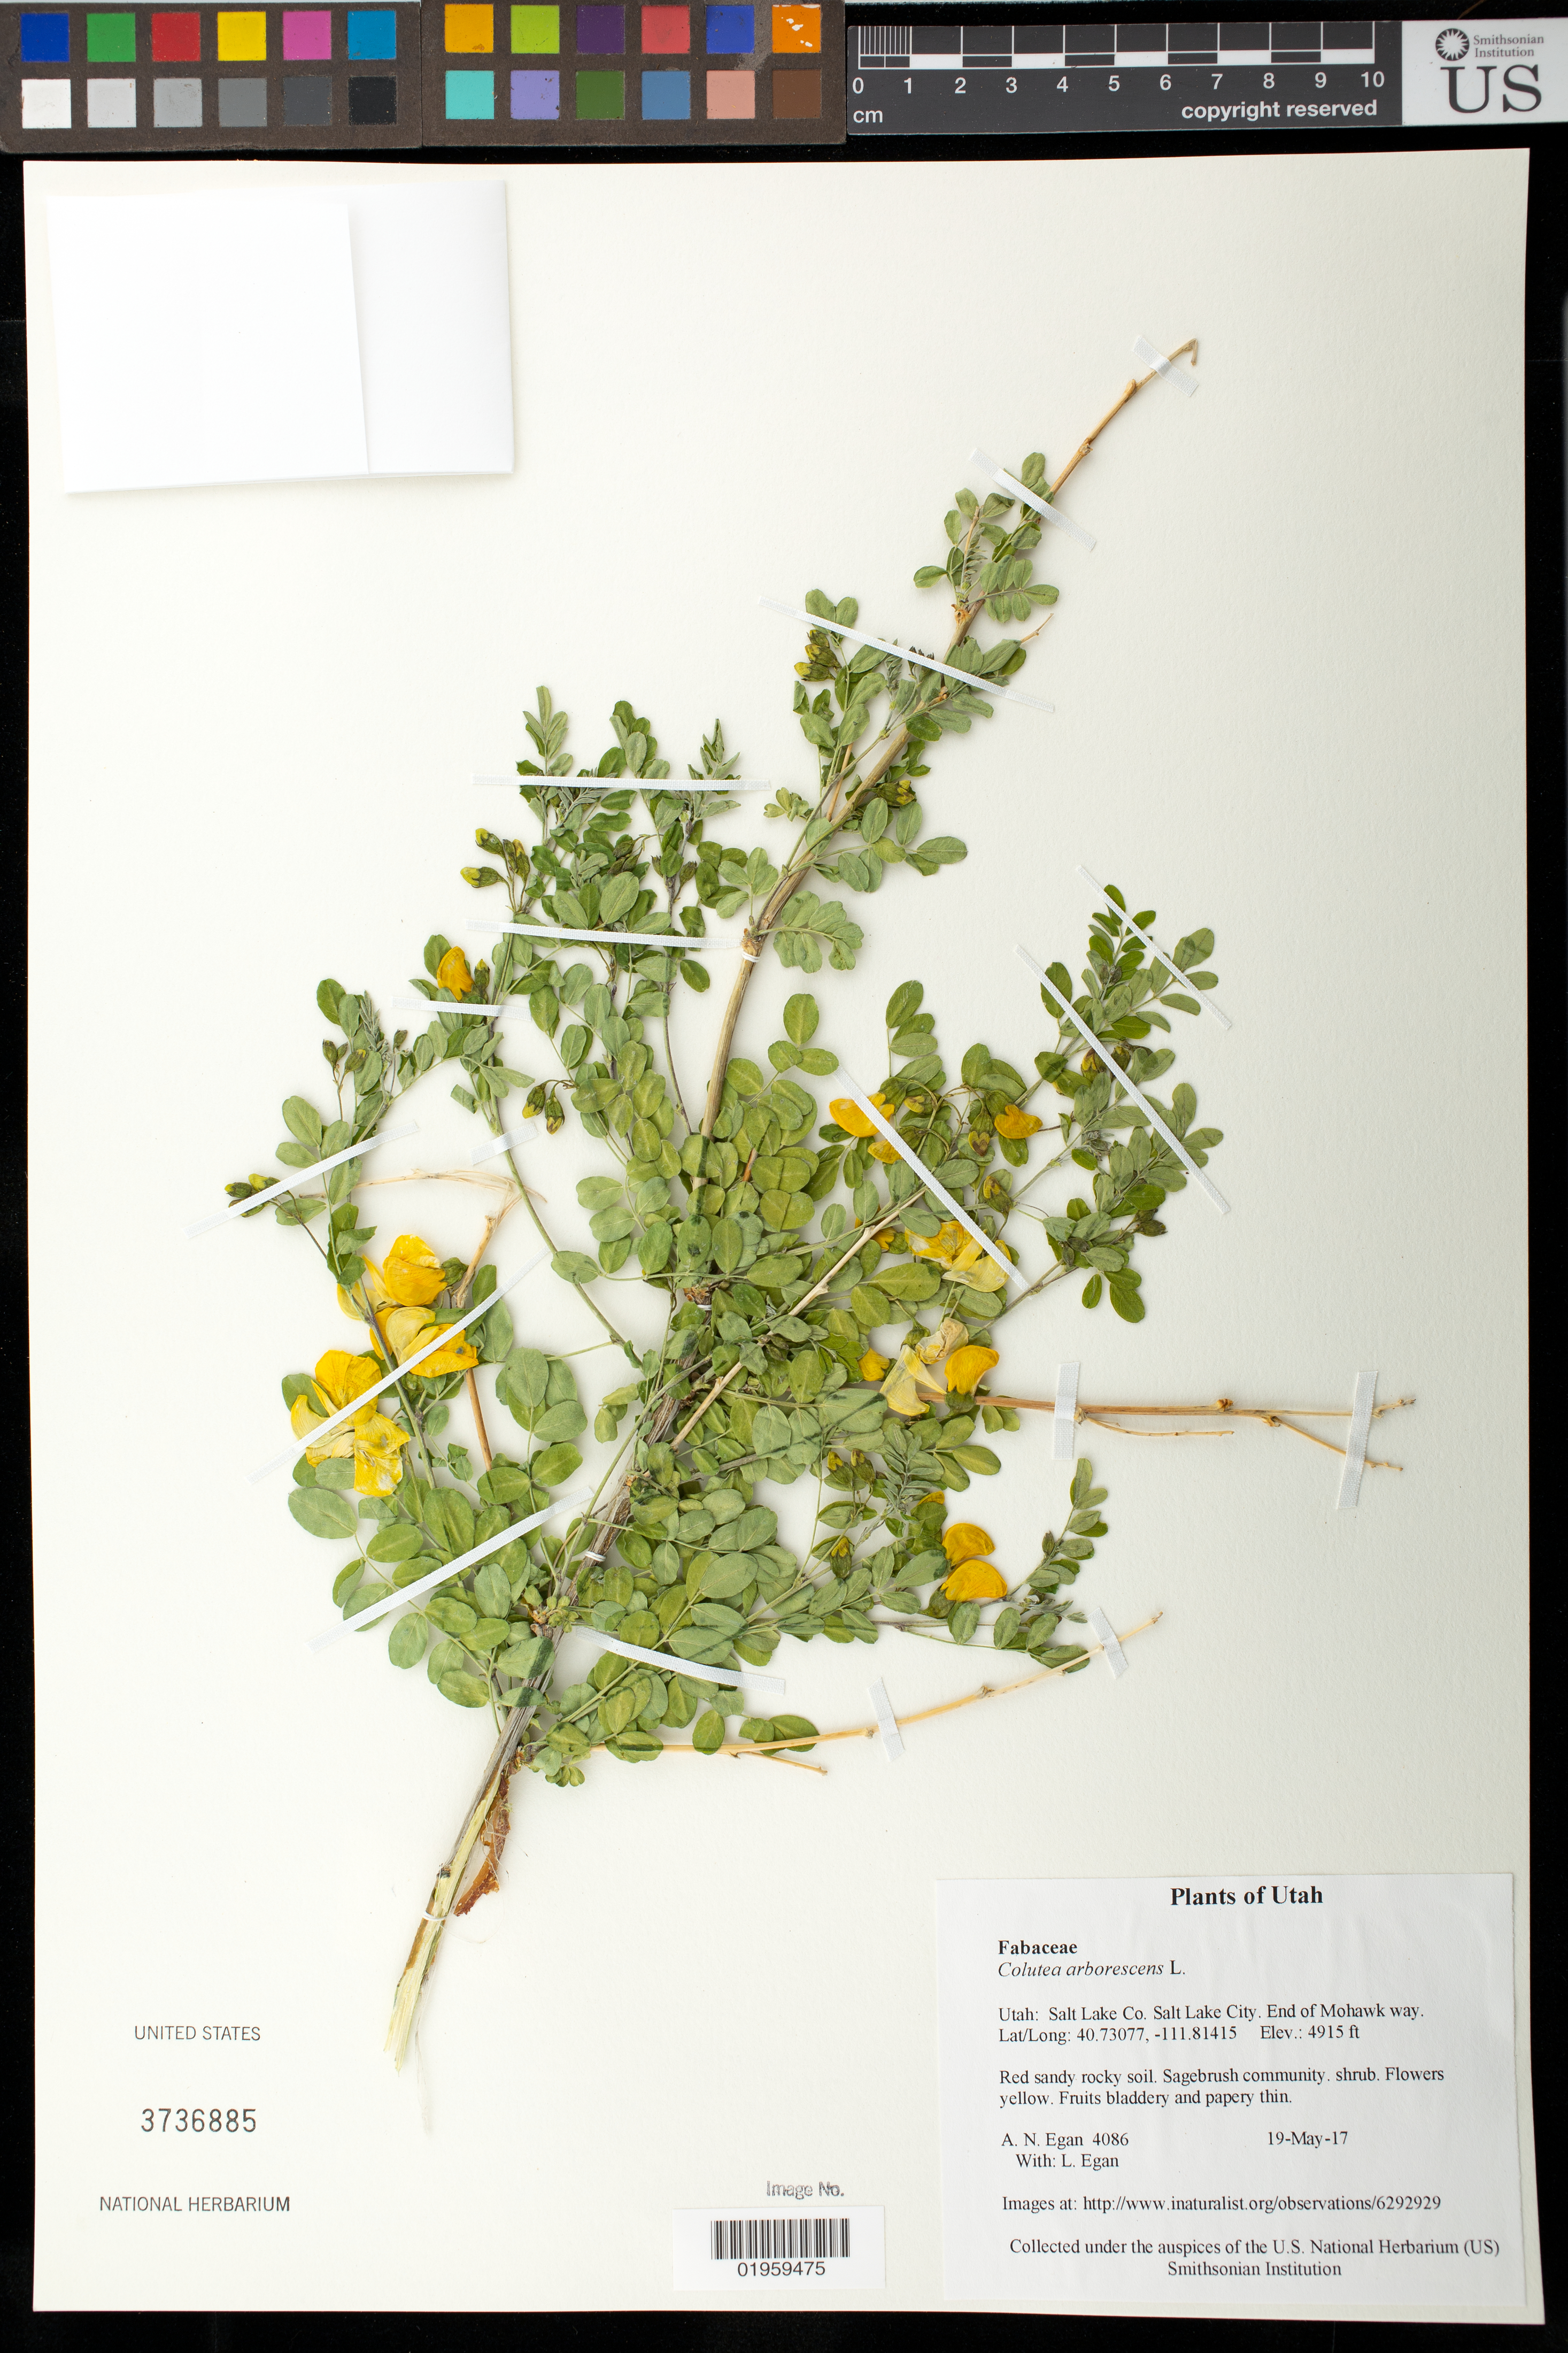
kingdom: Plantae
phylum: Tracheophyta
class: Magnoliopsida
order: Fabales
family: Fabaceae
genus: Colutea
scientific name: Colutea arborescens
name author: L.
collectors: A. N. Egan & L. Egan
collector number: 4086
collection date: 2017-05-19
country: United States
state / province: Utah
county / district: Salt Lake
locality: Salt Lake City. End of Mohawk way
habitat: Red sandy rocky soil. Sagebrush community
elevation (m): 1498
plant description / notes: http://www.inaturalist.org/observations/6292929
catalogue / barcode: US 3736885